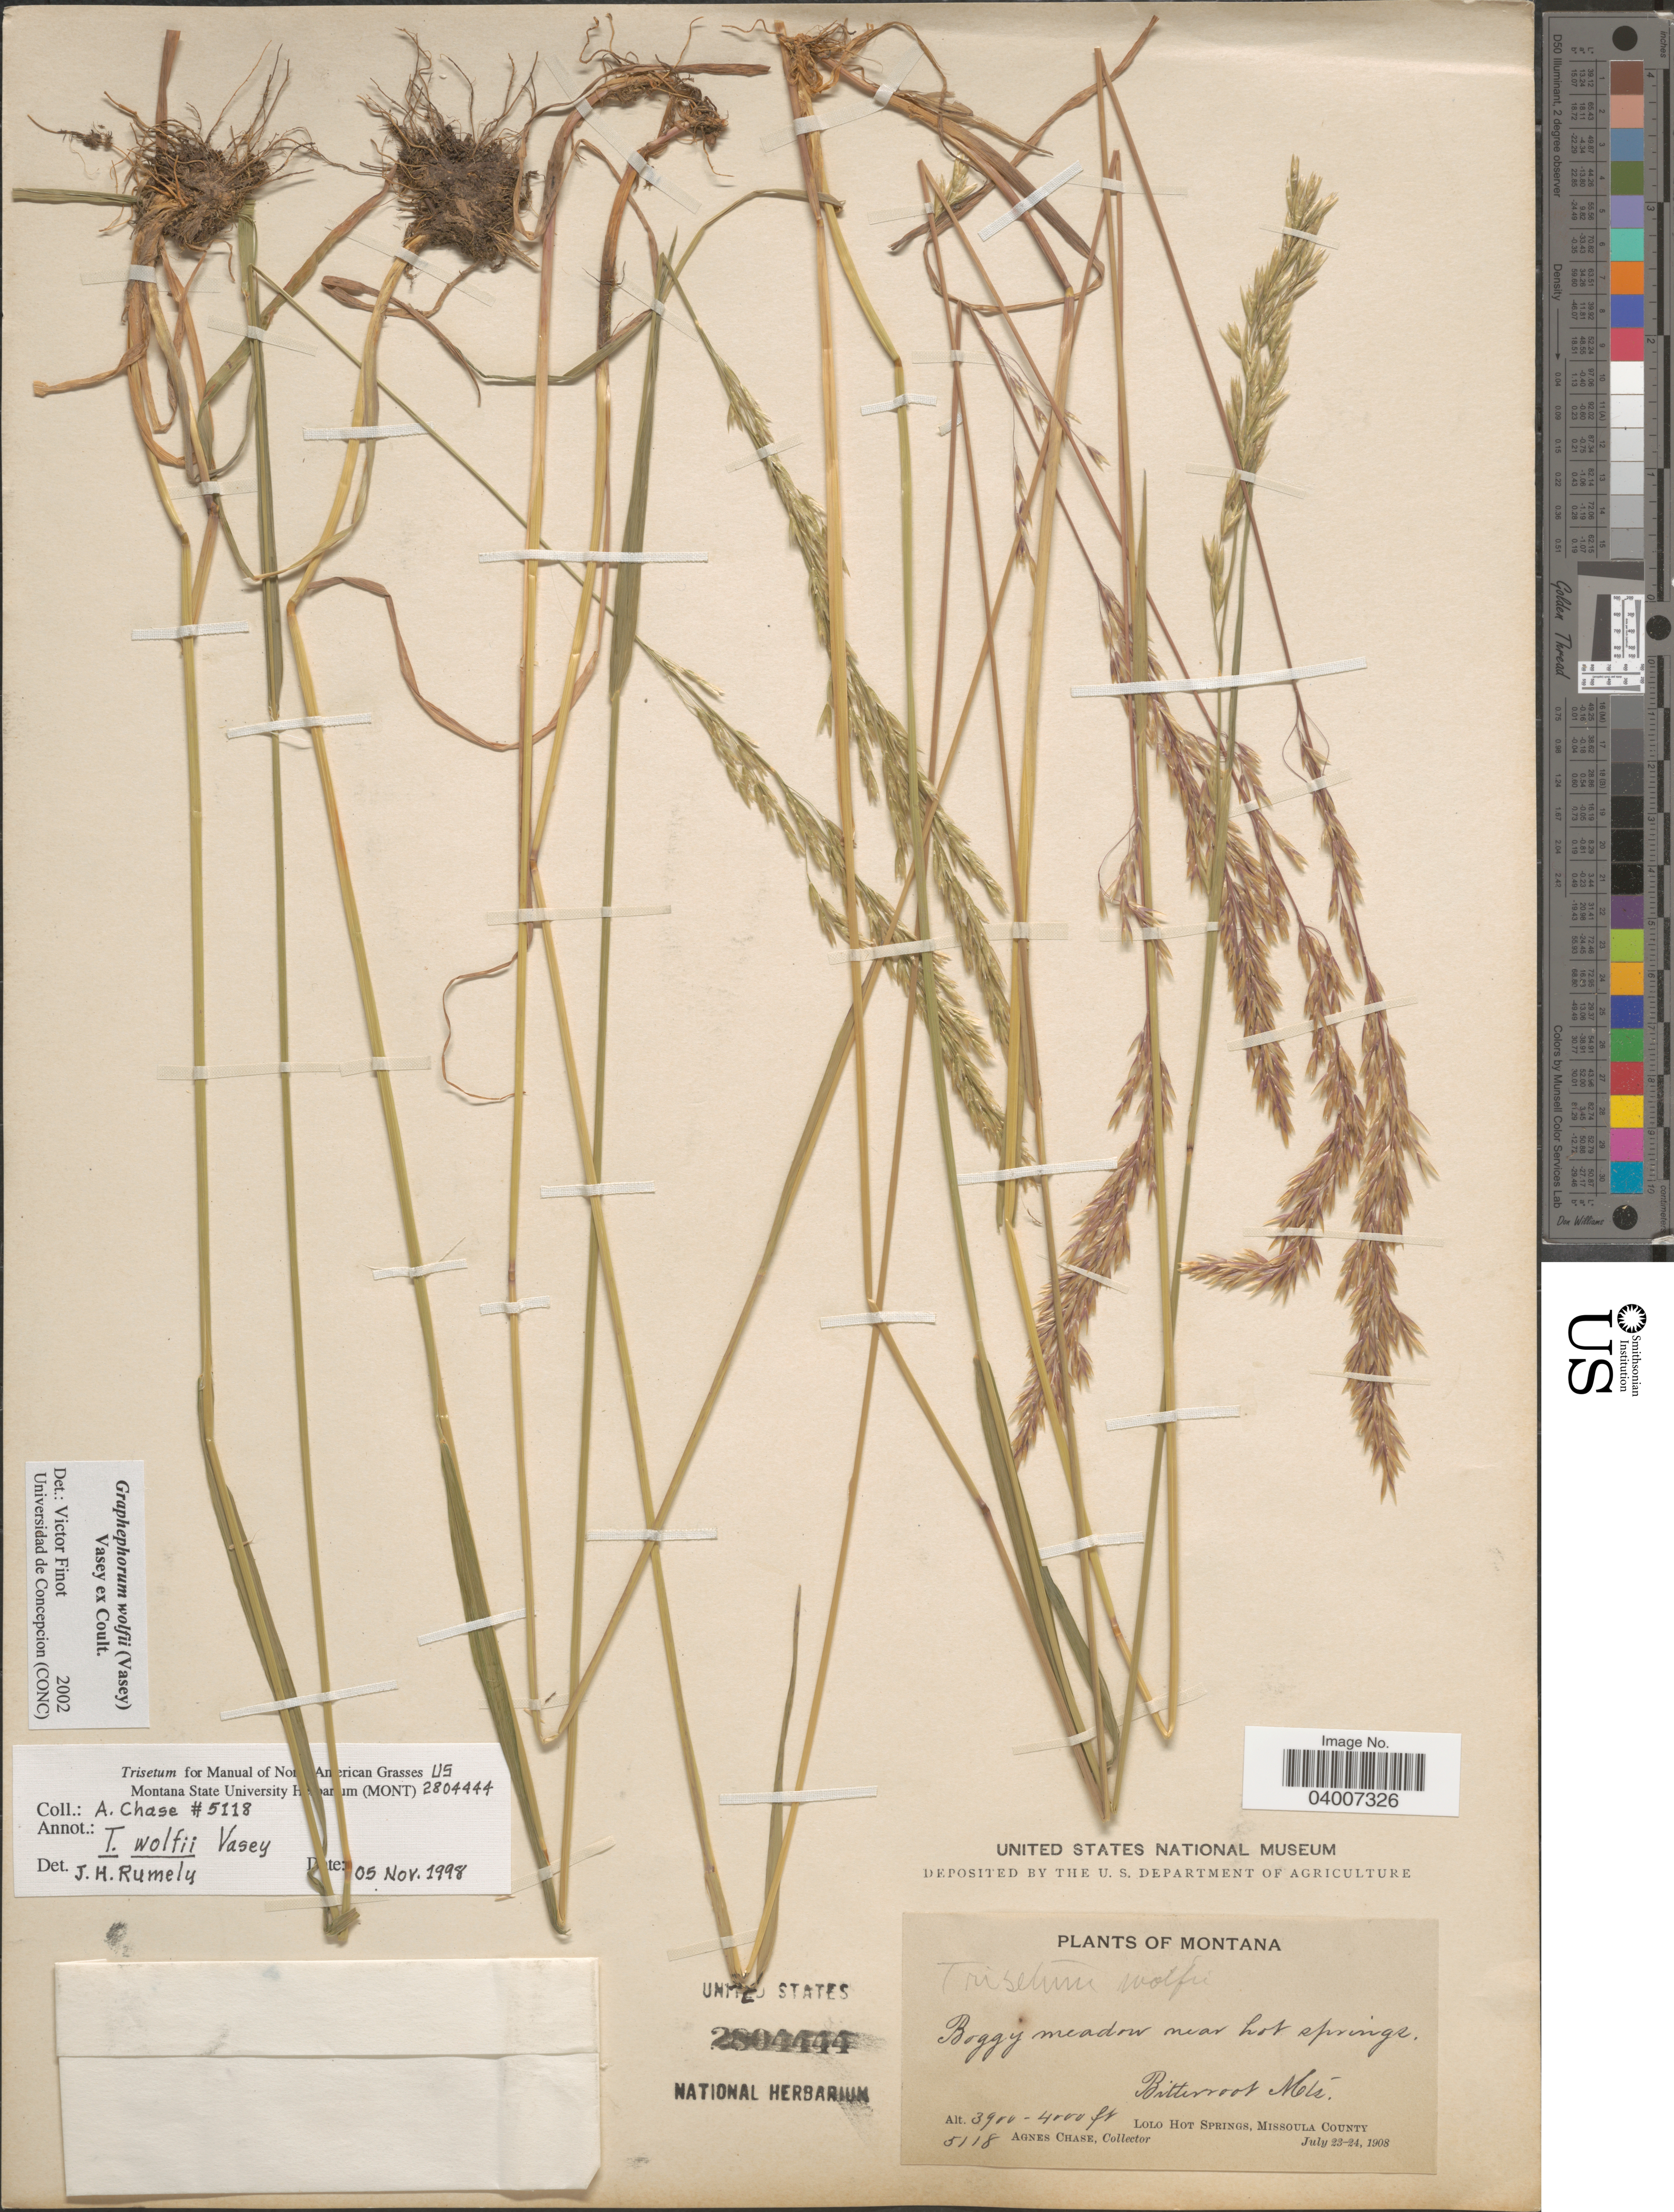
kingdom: Plantae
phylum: Tracheophyta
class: Liliopsida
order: Poales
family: Poaceae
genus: Graphephorum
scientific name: Graphephorum wolfii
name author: (E. Fourn.) Vasey ex Coult.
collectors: A. Chase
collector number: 5118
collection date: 1908-07-23/1908-07-24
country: United States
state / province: Montana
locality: Bitterroot Mts. Lolo Hot Springs, Missoula County.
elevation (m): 1189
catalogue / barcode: US 2804444